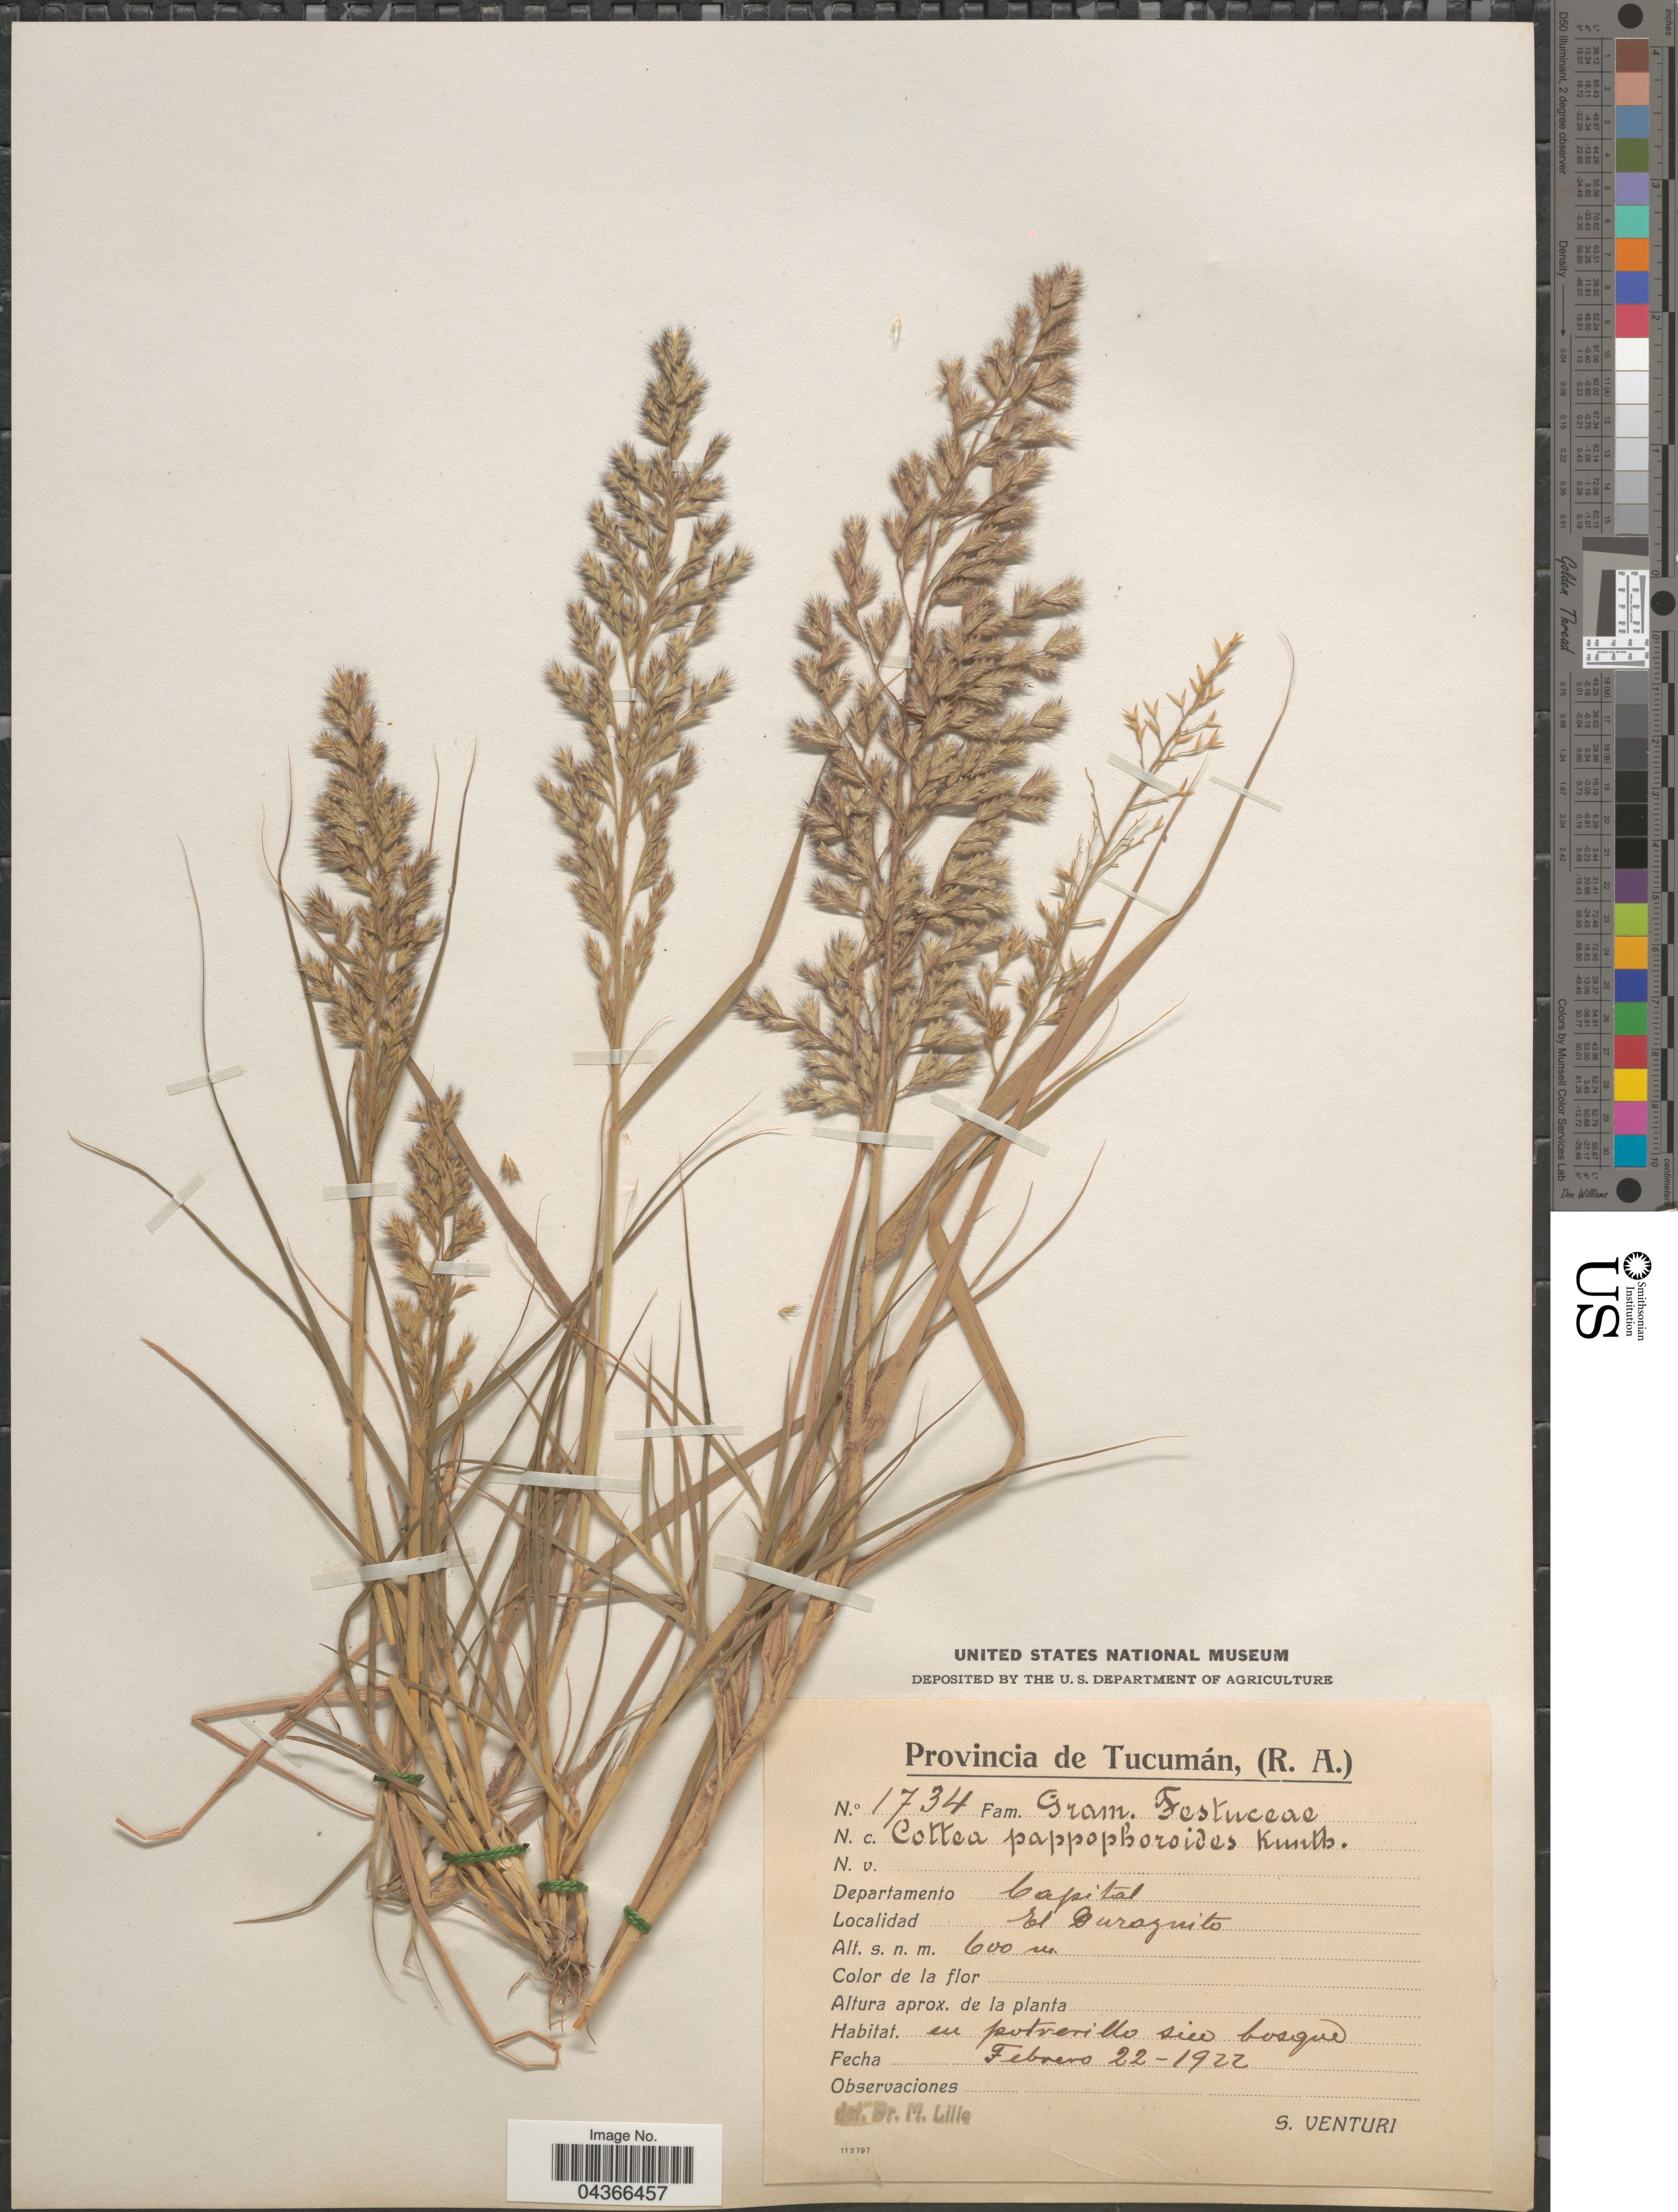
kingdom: Plantae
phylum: Tracheophyta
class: Liliopsida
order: Poales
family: Poaceae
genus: Cottea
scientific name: Cottea pappophoroides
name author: Kunth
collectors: S. Venturi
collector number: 1734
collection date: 1922-02-22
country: Argentina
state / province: Tucuman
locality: Departamento Capital. El Duraznito.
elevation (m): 600